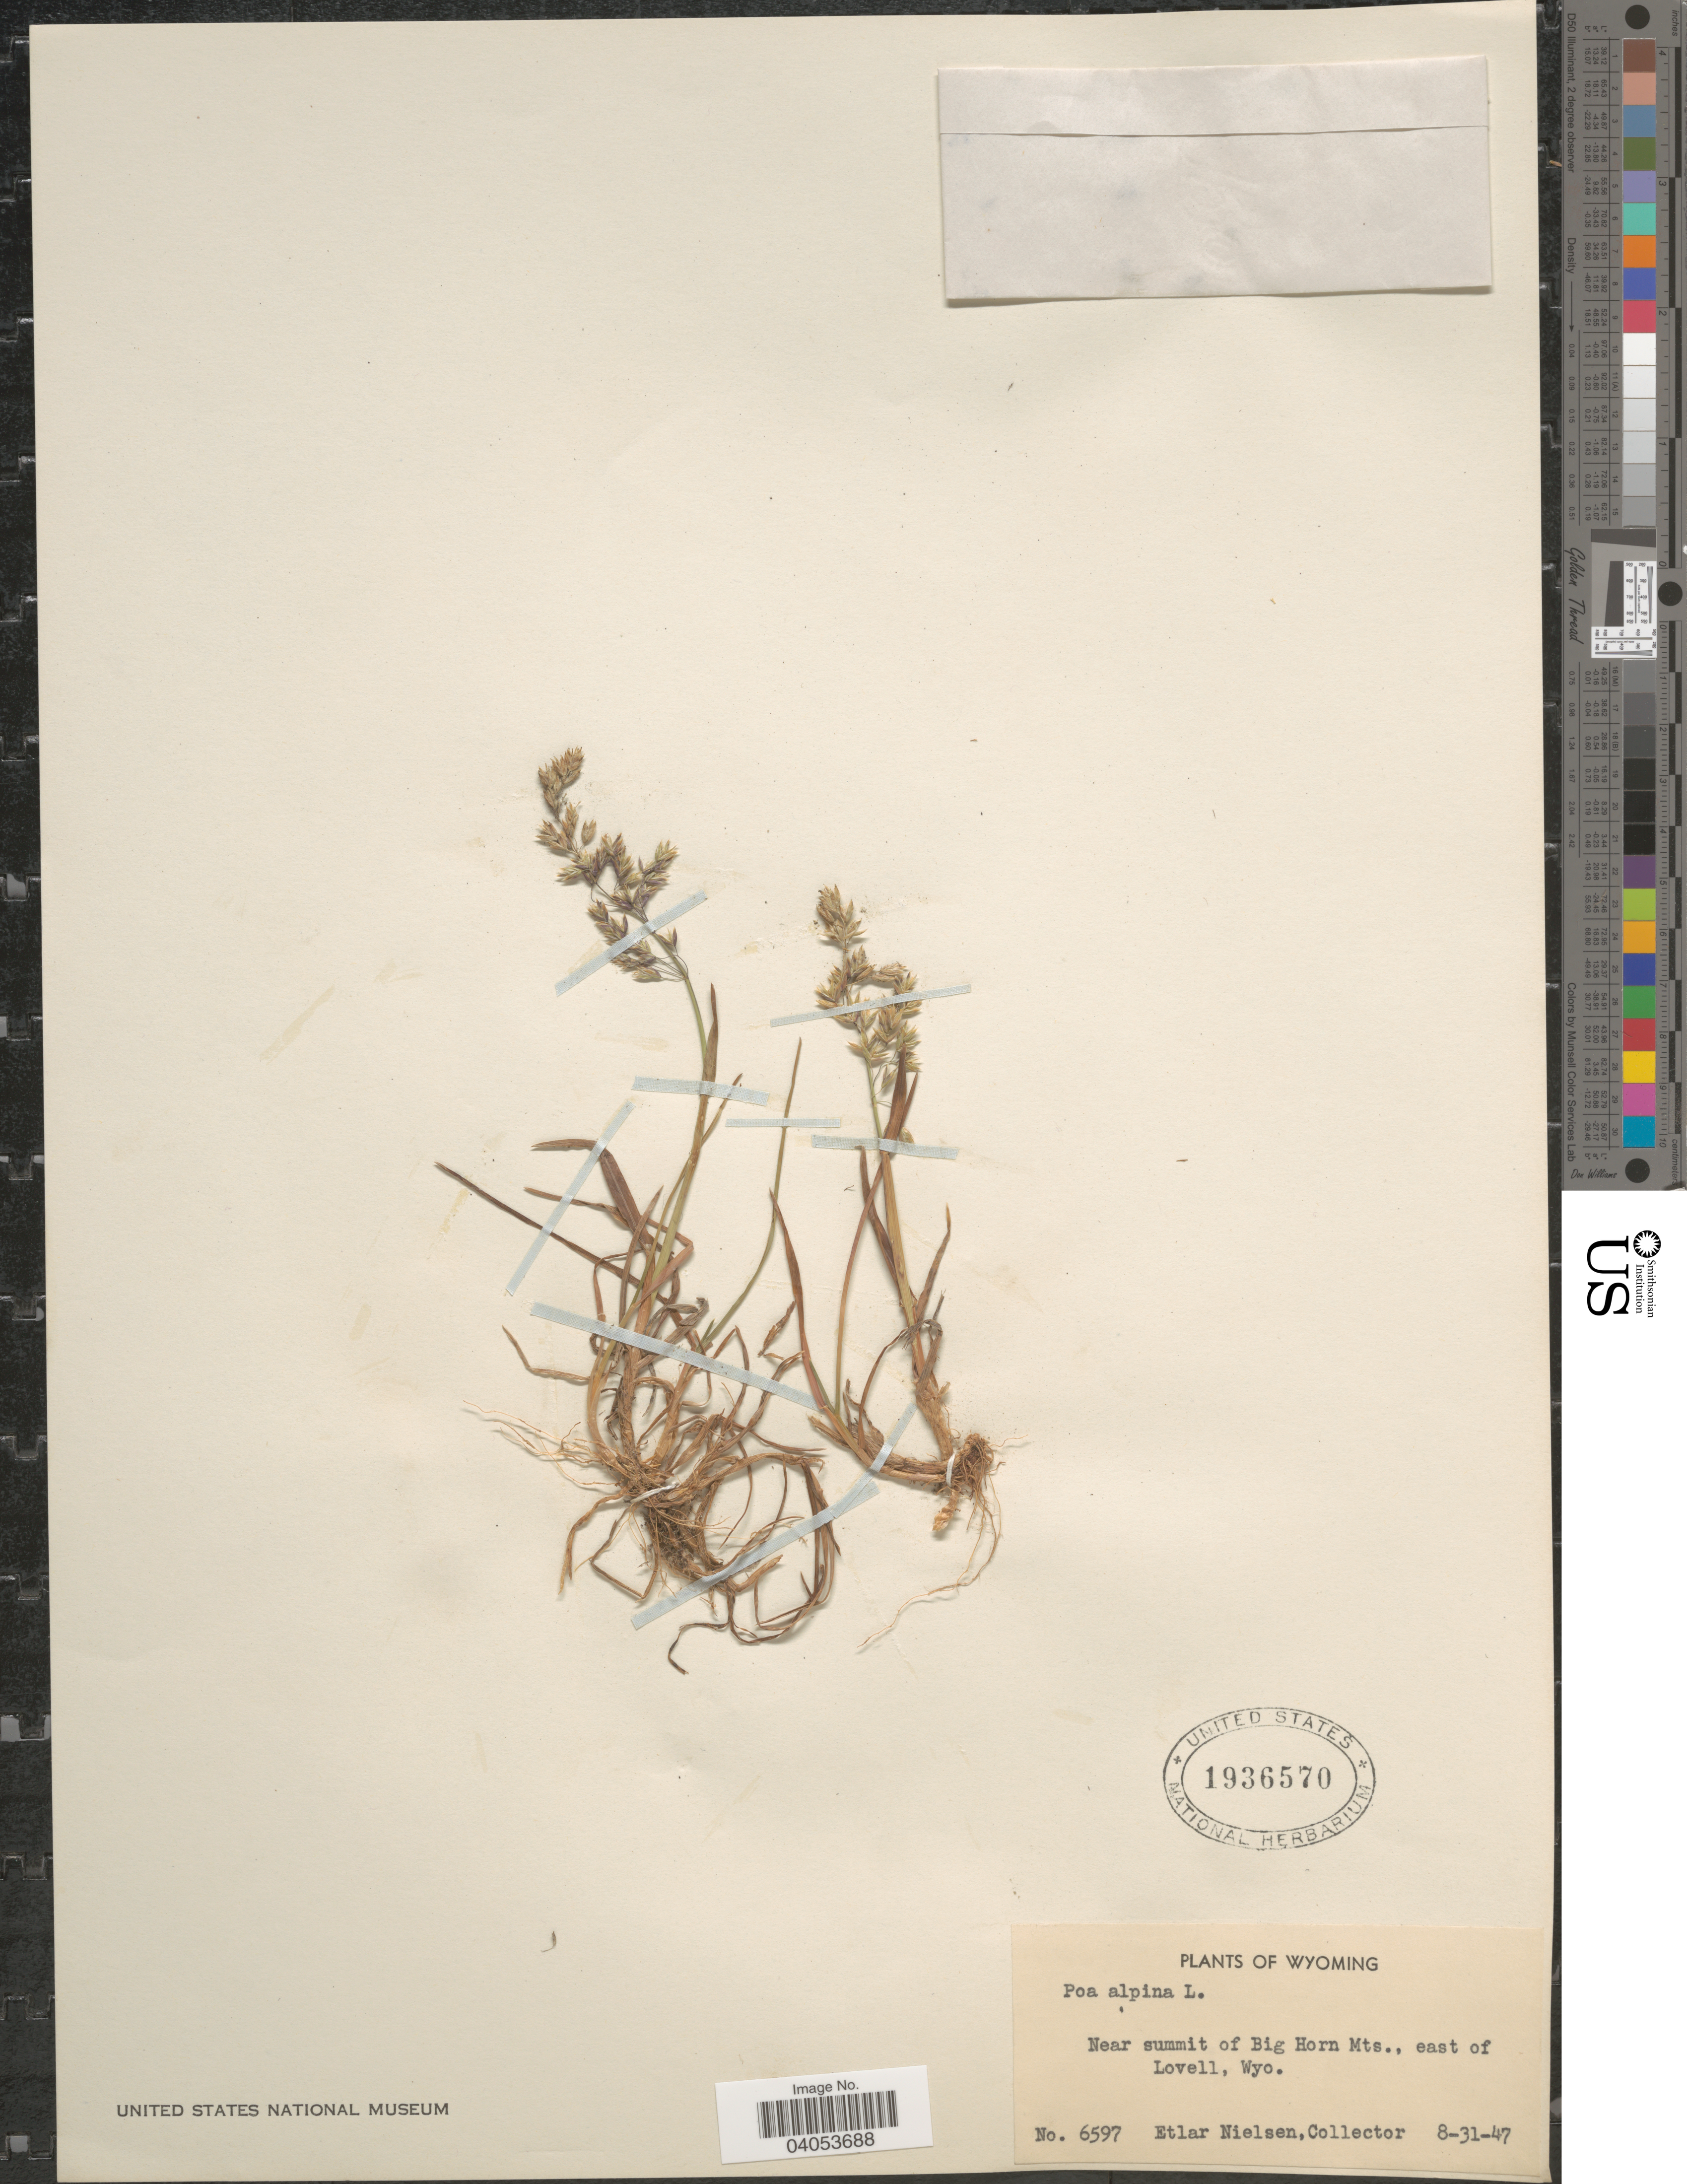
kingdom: Plantae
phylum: Tracheophyta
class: Liliopsida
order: Poales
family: Poaceae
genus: Poa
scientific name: Poa alpina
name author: L.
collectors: E. Nielsen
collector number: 6597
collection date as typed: Transcribed d/m/y: 31/8/47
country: United States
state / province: Wyoming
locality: Near summit of Big Horn Mts., east of Lovell.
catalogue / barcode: US 1936570